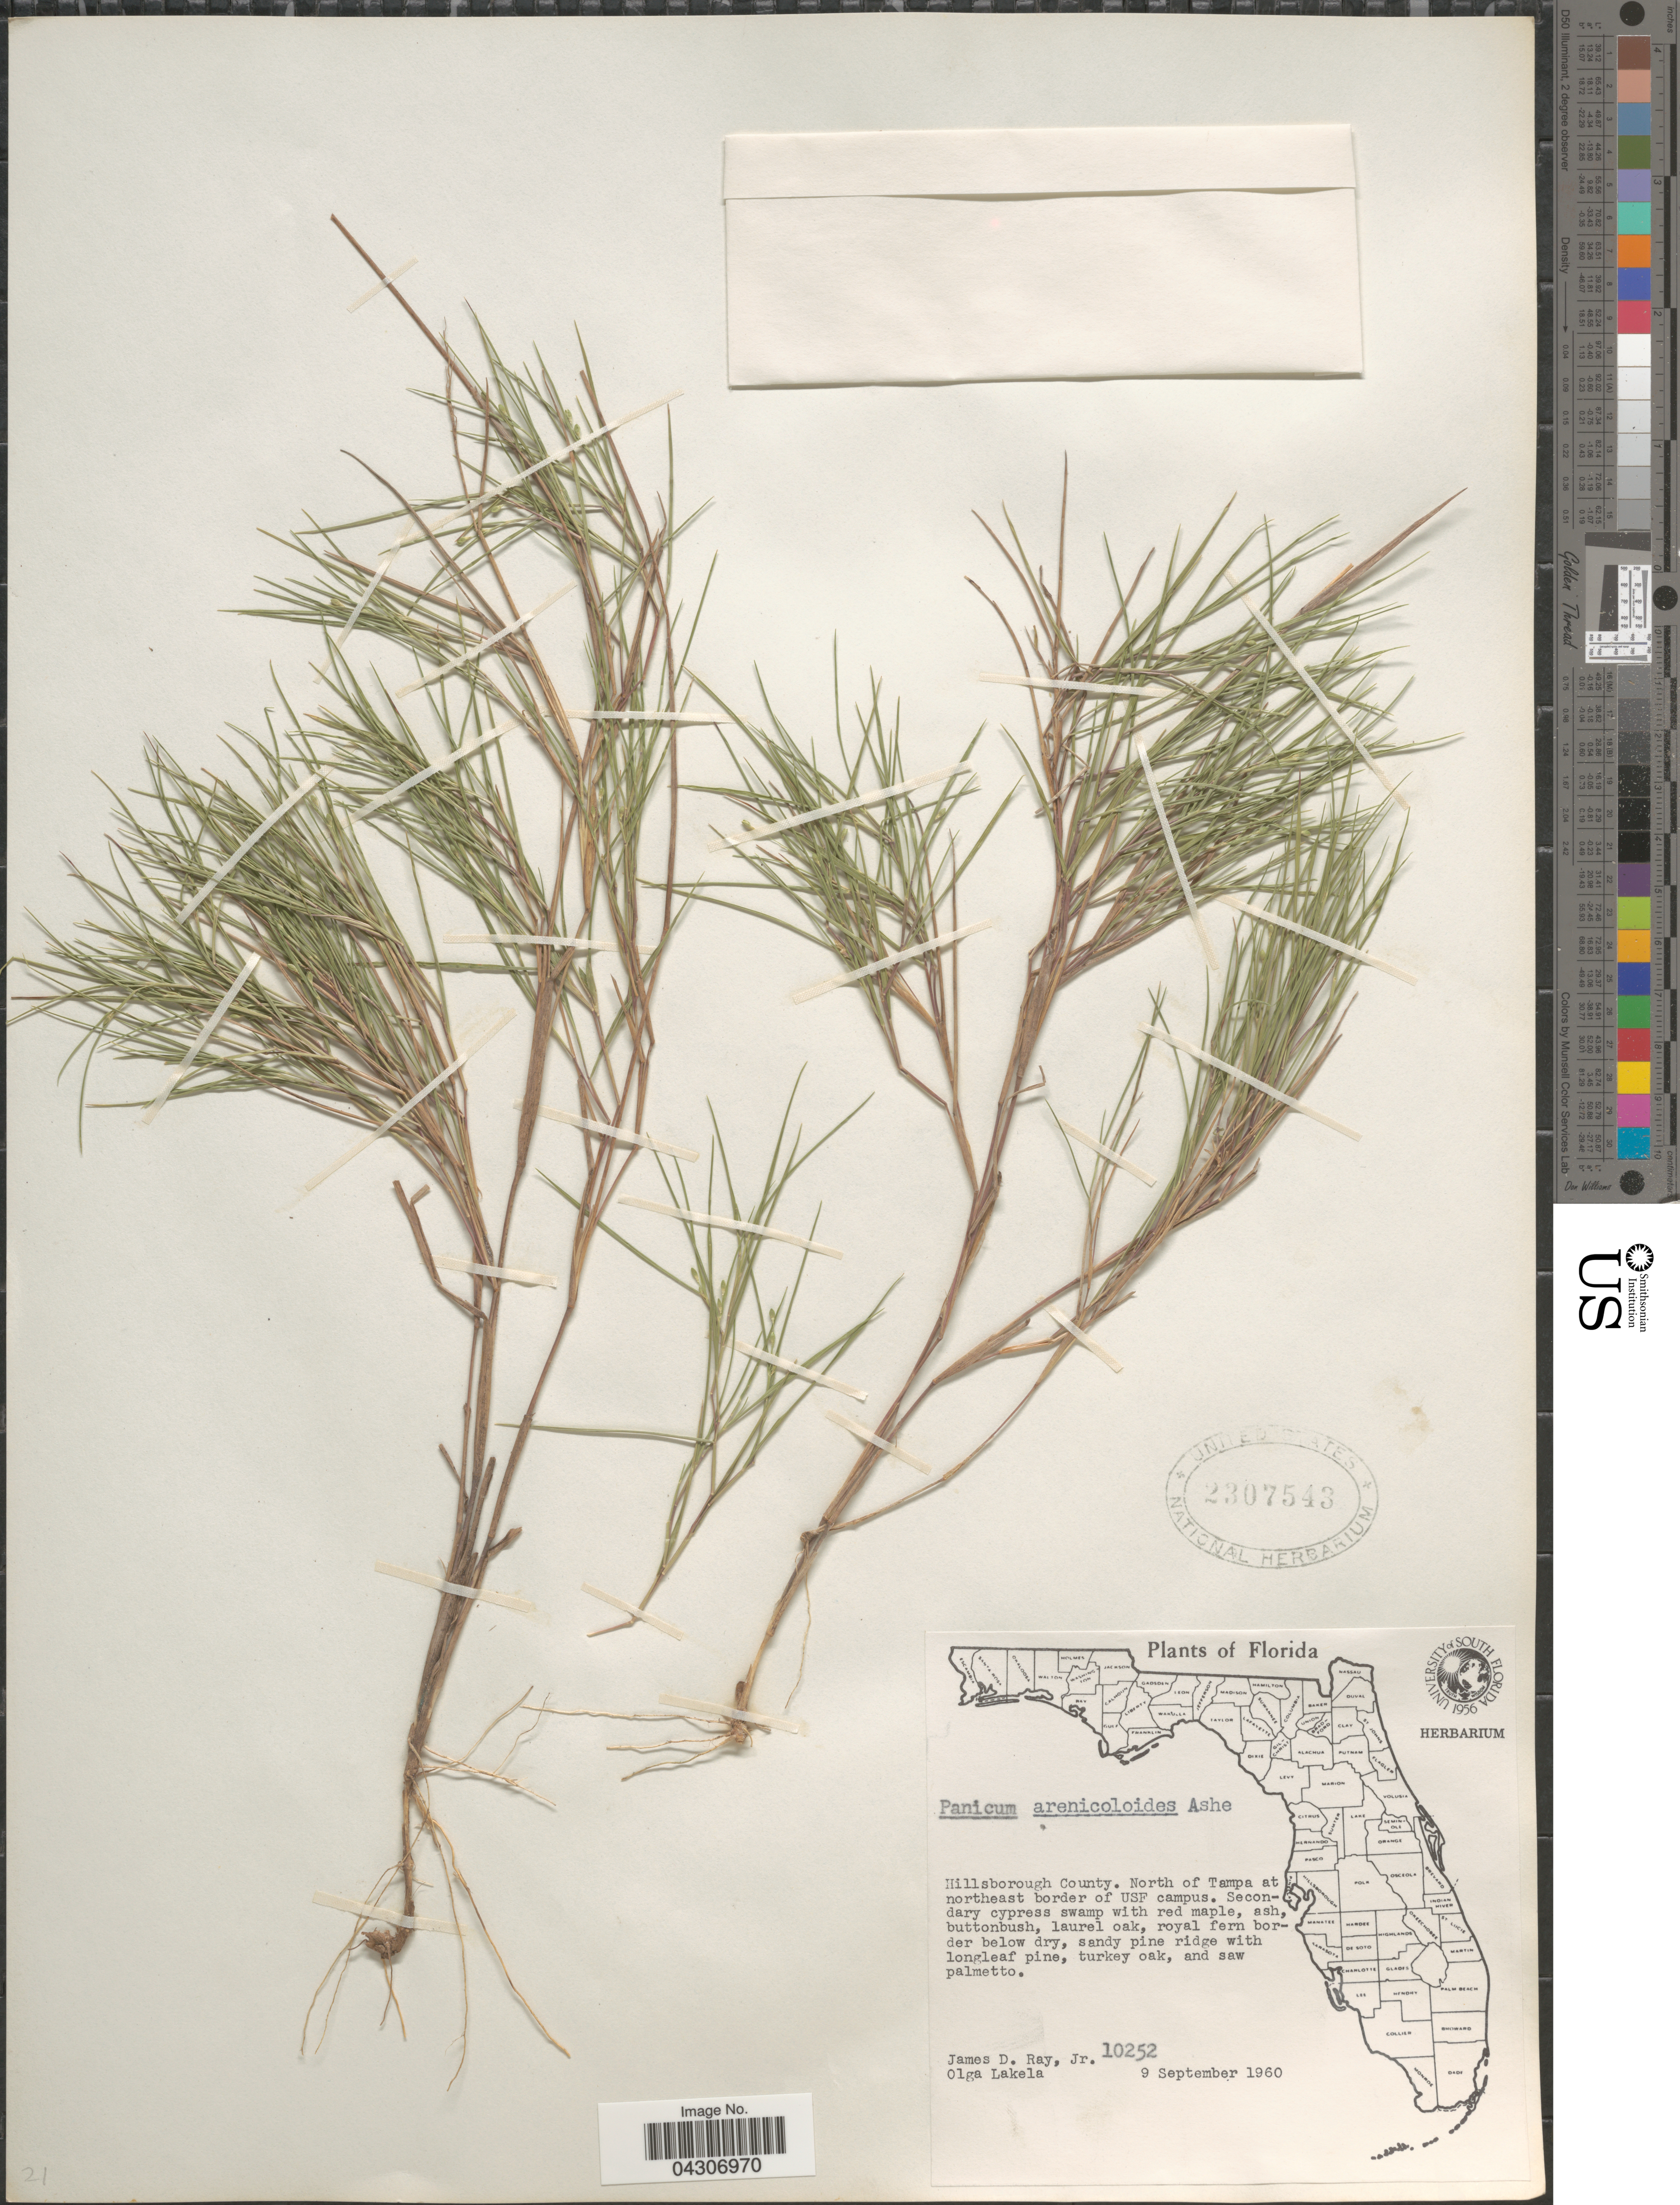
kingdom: Plantae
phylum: Tracheophyta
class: Liliopsida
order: Poales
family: Poaceae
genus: Dichanthelium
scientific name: Dichanthelium aciculare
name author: (Desv. ex Poir.) Gould & C.A. Clark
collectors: J. D. Ray Jr. & O. K. Lakela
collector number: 10252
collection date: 1960-09-09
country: United States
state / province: Florida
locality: Hillsborough County. North of Tampa at northeast border of USF campus.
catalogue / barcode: US 2307543